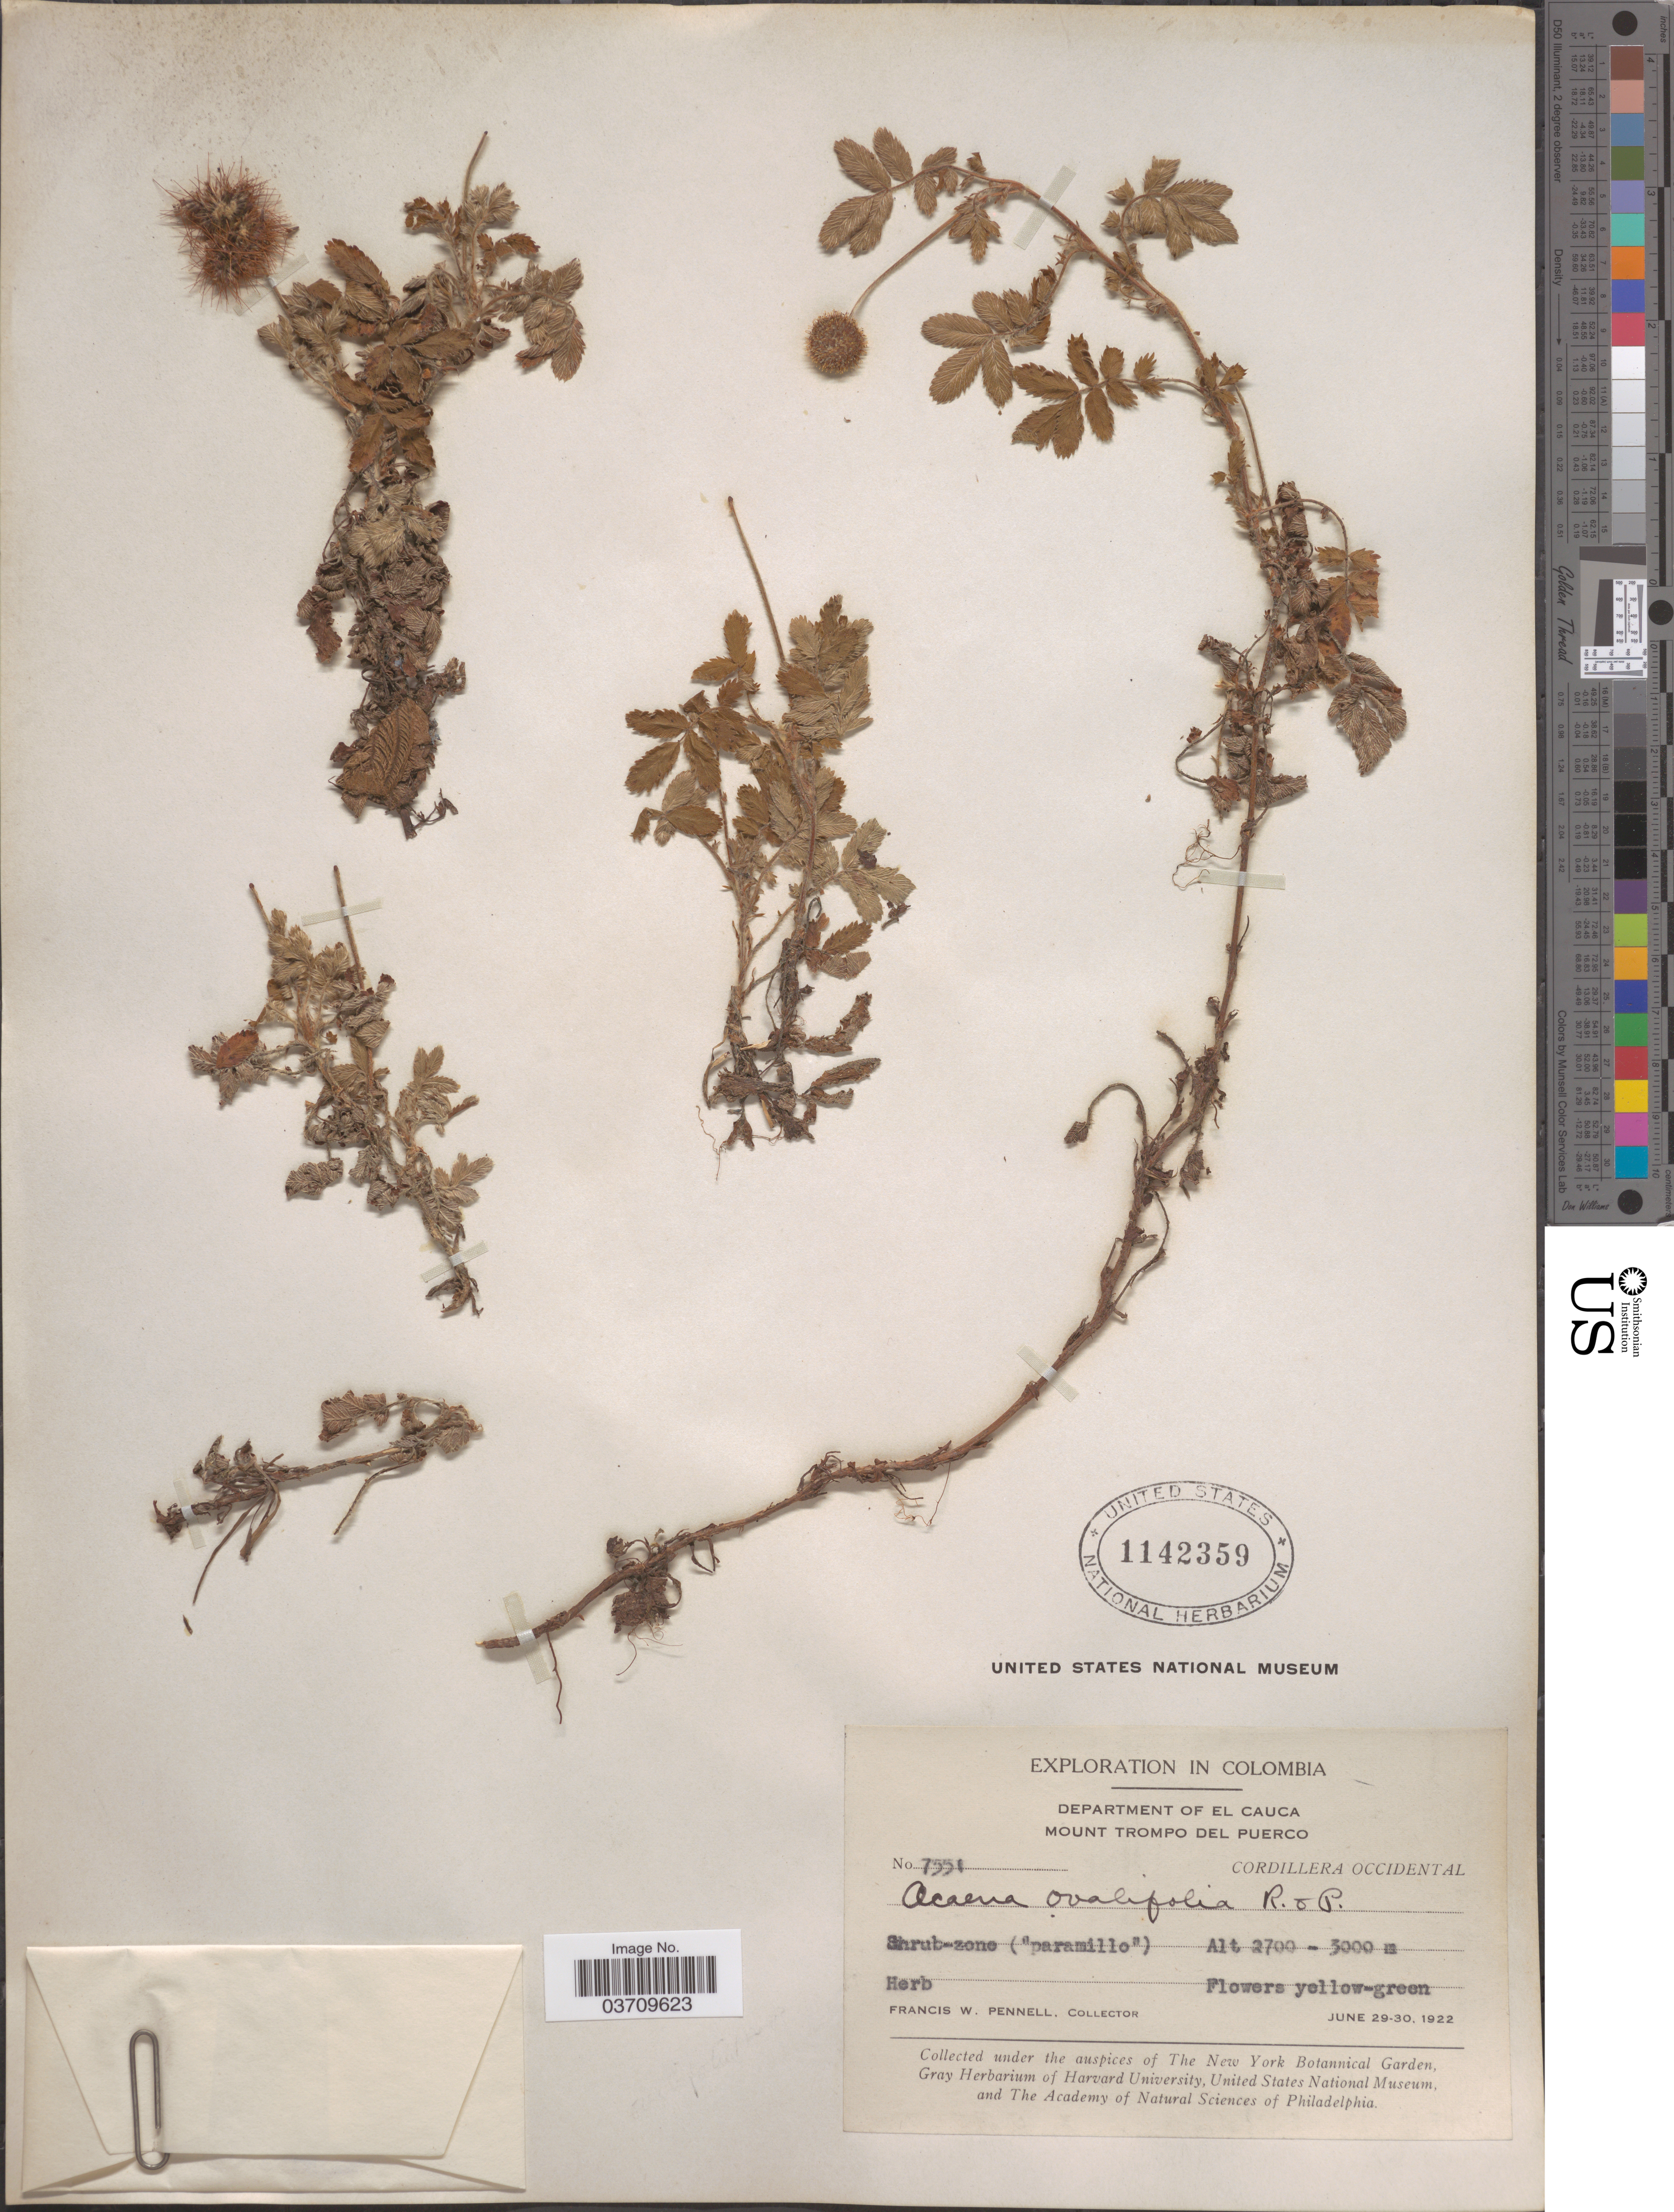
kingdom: Plantae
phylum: Tracheophyta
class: Magnoliopsida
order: Rosales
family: Rosaceae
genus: Acaena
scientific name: Acaena ovalifolia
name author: Ruiz & Pav.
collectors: F. W. Pennell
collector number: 7551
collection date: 1922-06-29/1922-06-30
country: Colombia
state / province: Cauca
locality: Department of El Cauca. Mount Trompo del Puerco. Cordillera Occidental.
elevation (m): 2700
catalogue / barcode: US 1142359